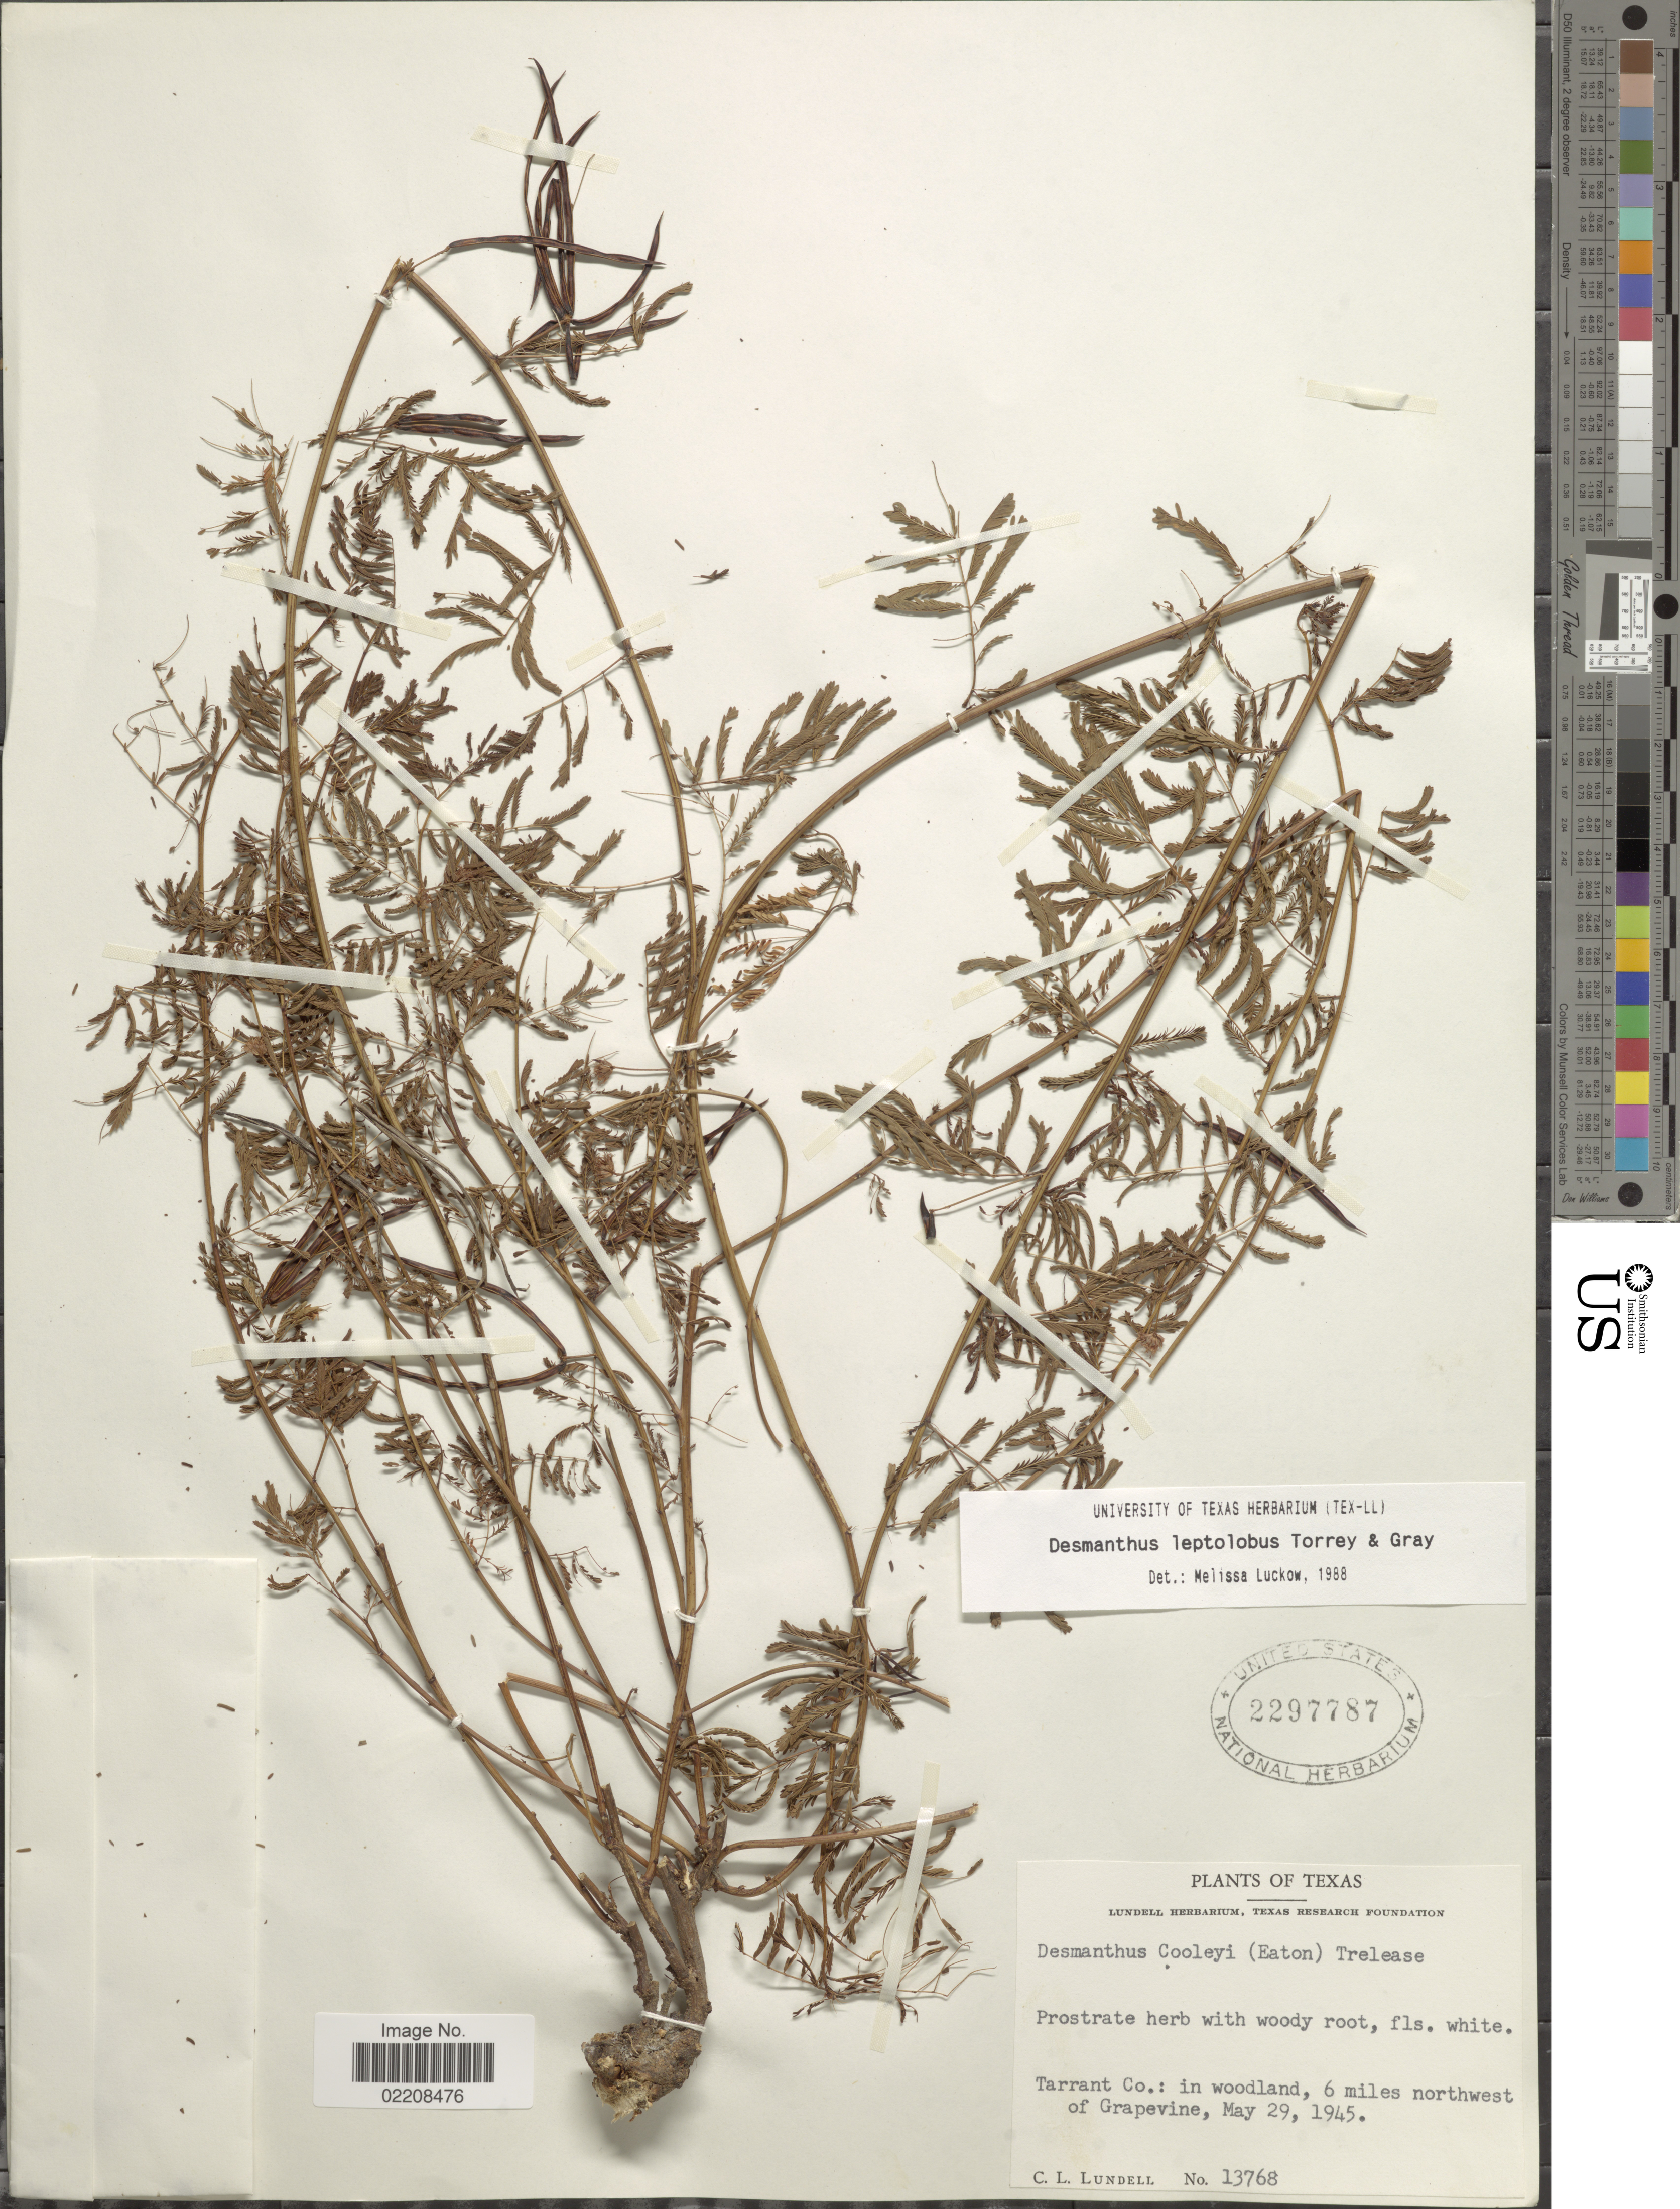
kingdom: Plantae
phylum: Tracheophyta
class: Magnoliopsida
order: Fabales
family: Fabaceae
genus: Desmanthus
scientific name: Desmanthus leptolobus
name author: Torr. & A. Gray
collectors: C. L. Lundell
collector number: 13768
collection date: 1945-05-29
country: United States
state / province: Texas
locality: Tarrant Co.: in woodland, 6 miles northwest of Grapevine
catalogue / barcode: US 2297787